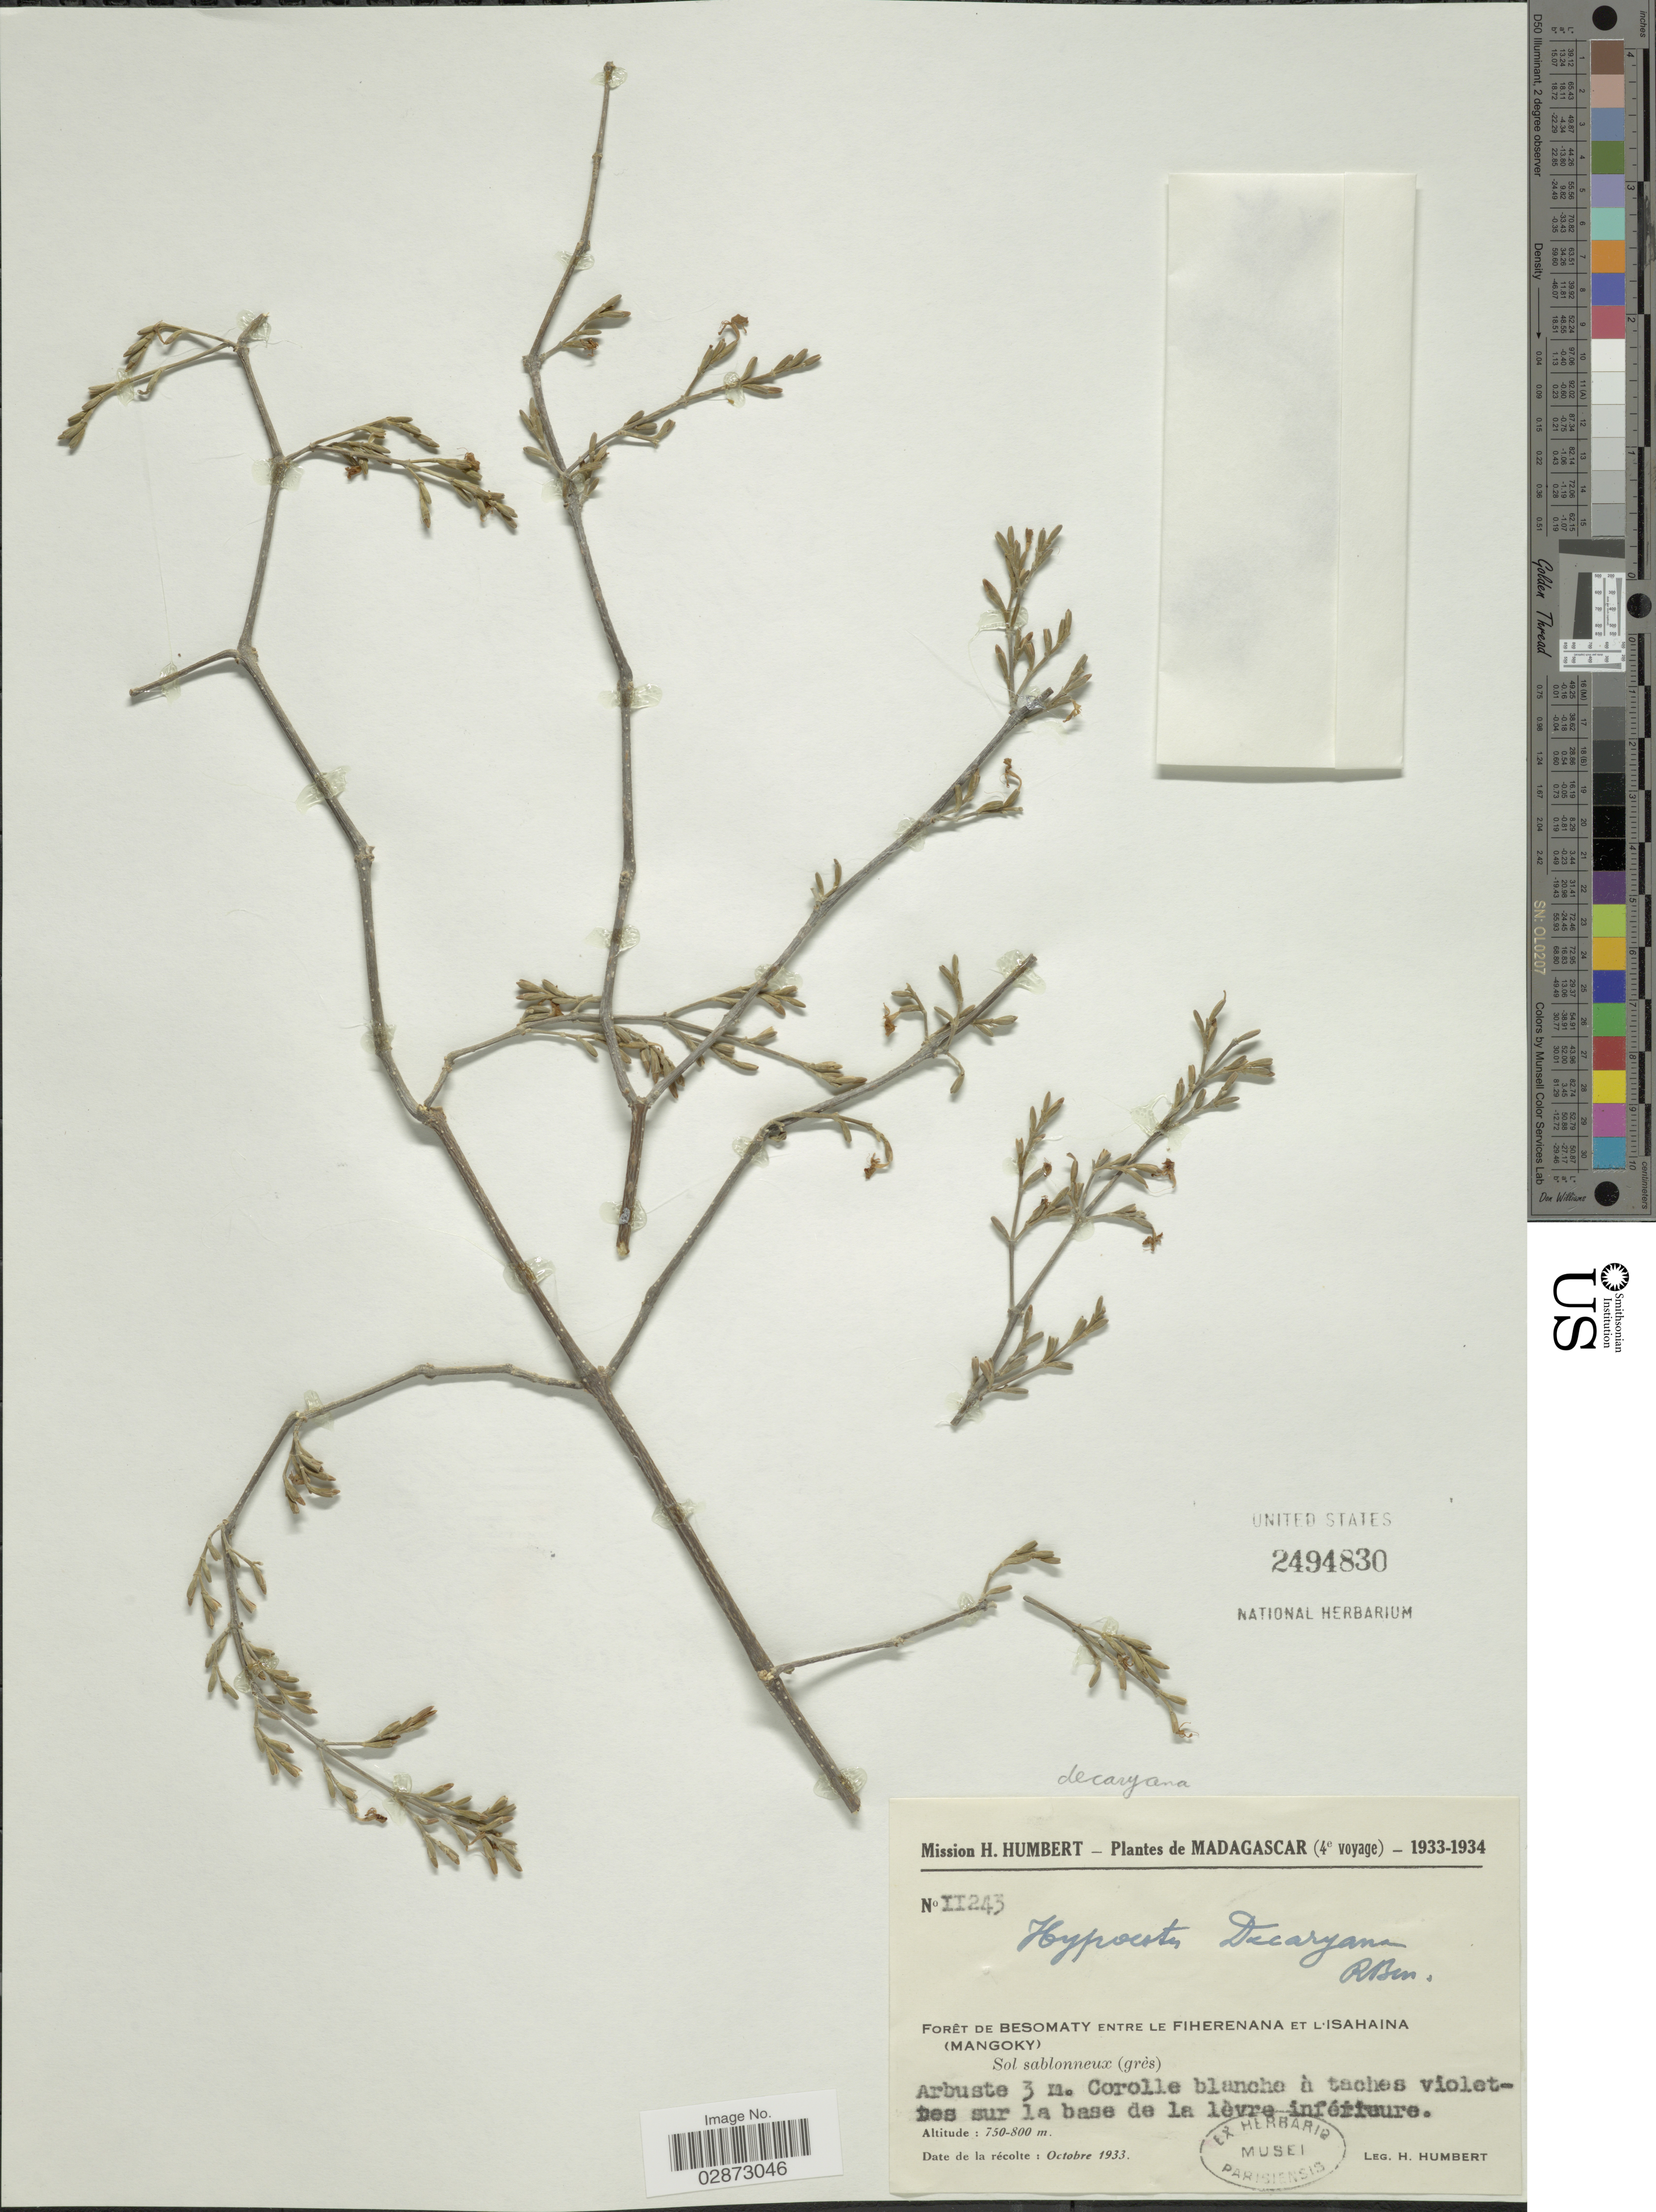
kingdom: Plantae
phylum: Tracheophyta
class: Magnoliopsida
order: Lamiales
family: Acanthaceae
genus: Hypoestes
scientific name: Hypoestes decaryana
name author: Benoist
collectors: H. Humbert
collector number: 11243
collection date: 1933-10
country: Madagascar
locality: Forêt de Besomaty entre le Fiherenana et l'Isahaina (Mangoky).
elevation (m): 750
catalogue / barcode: US 2494830